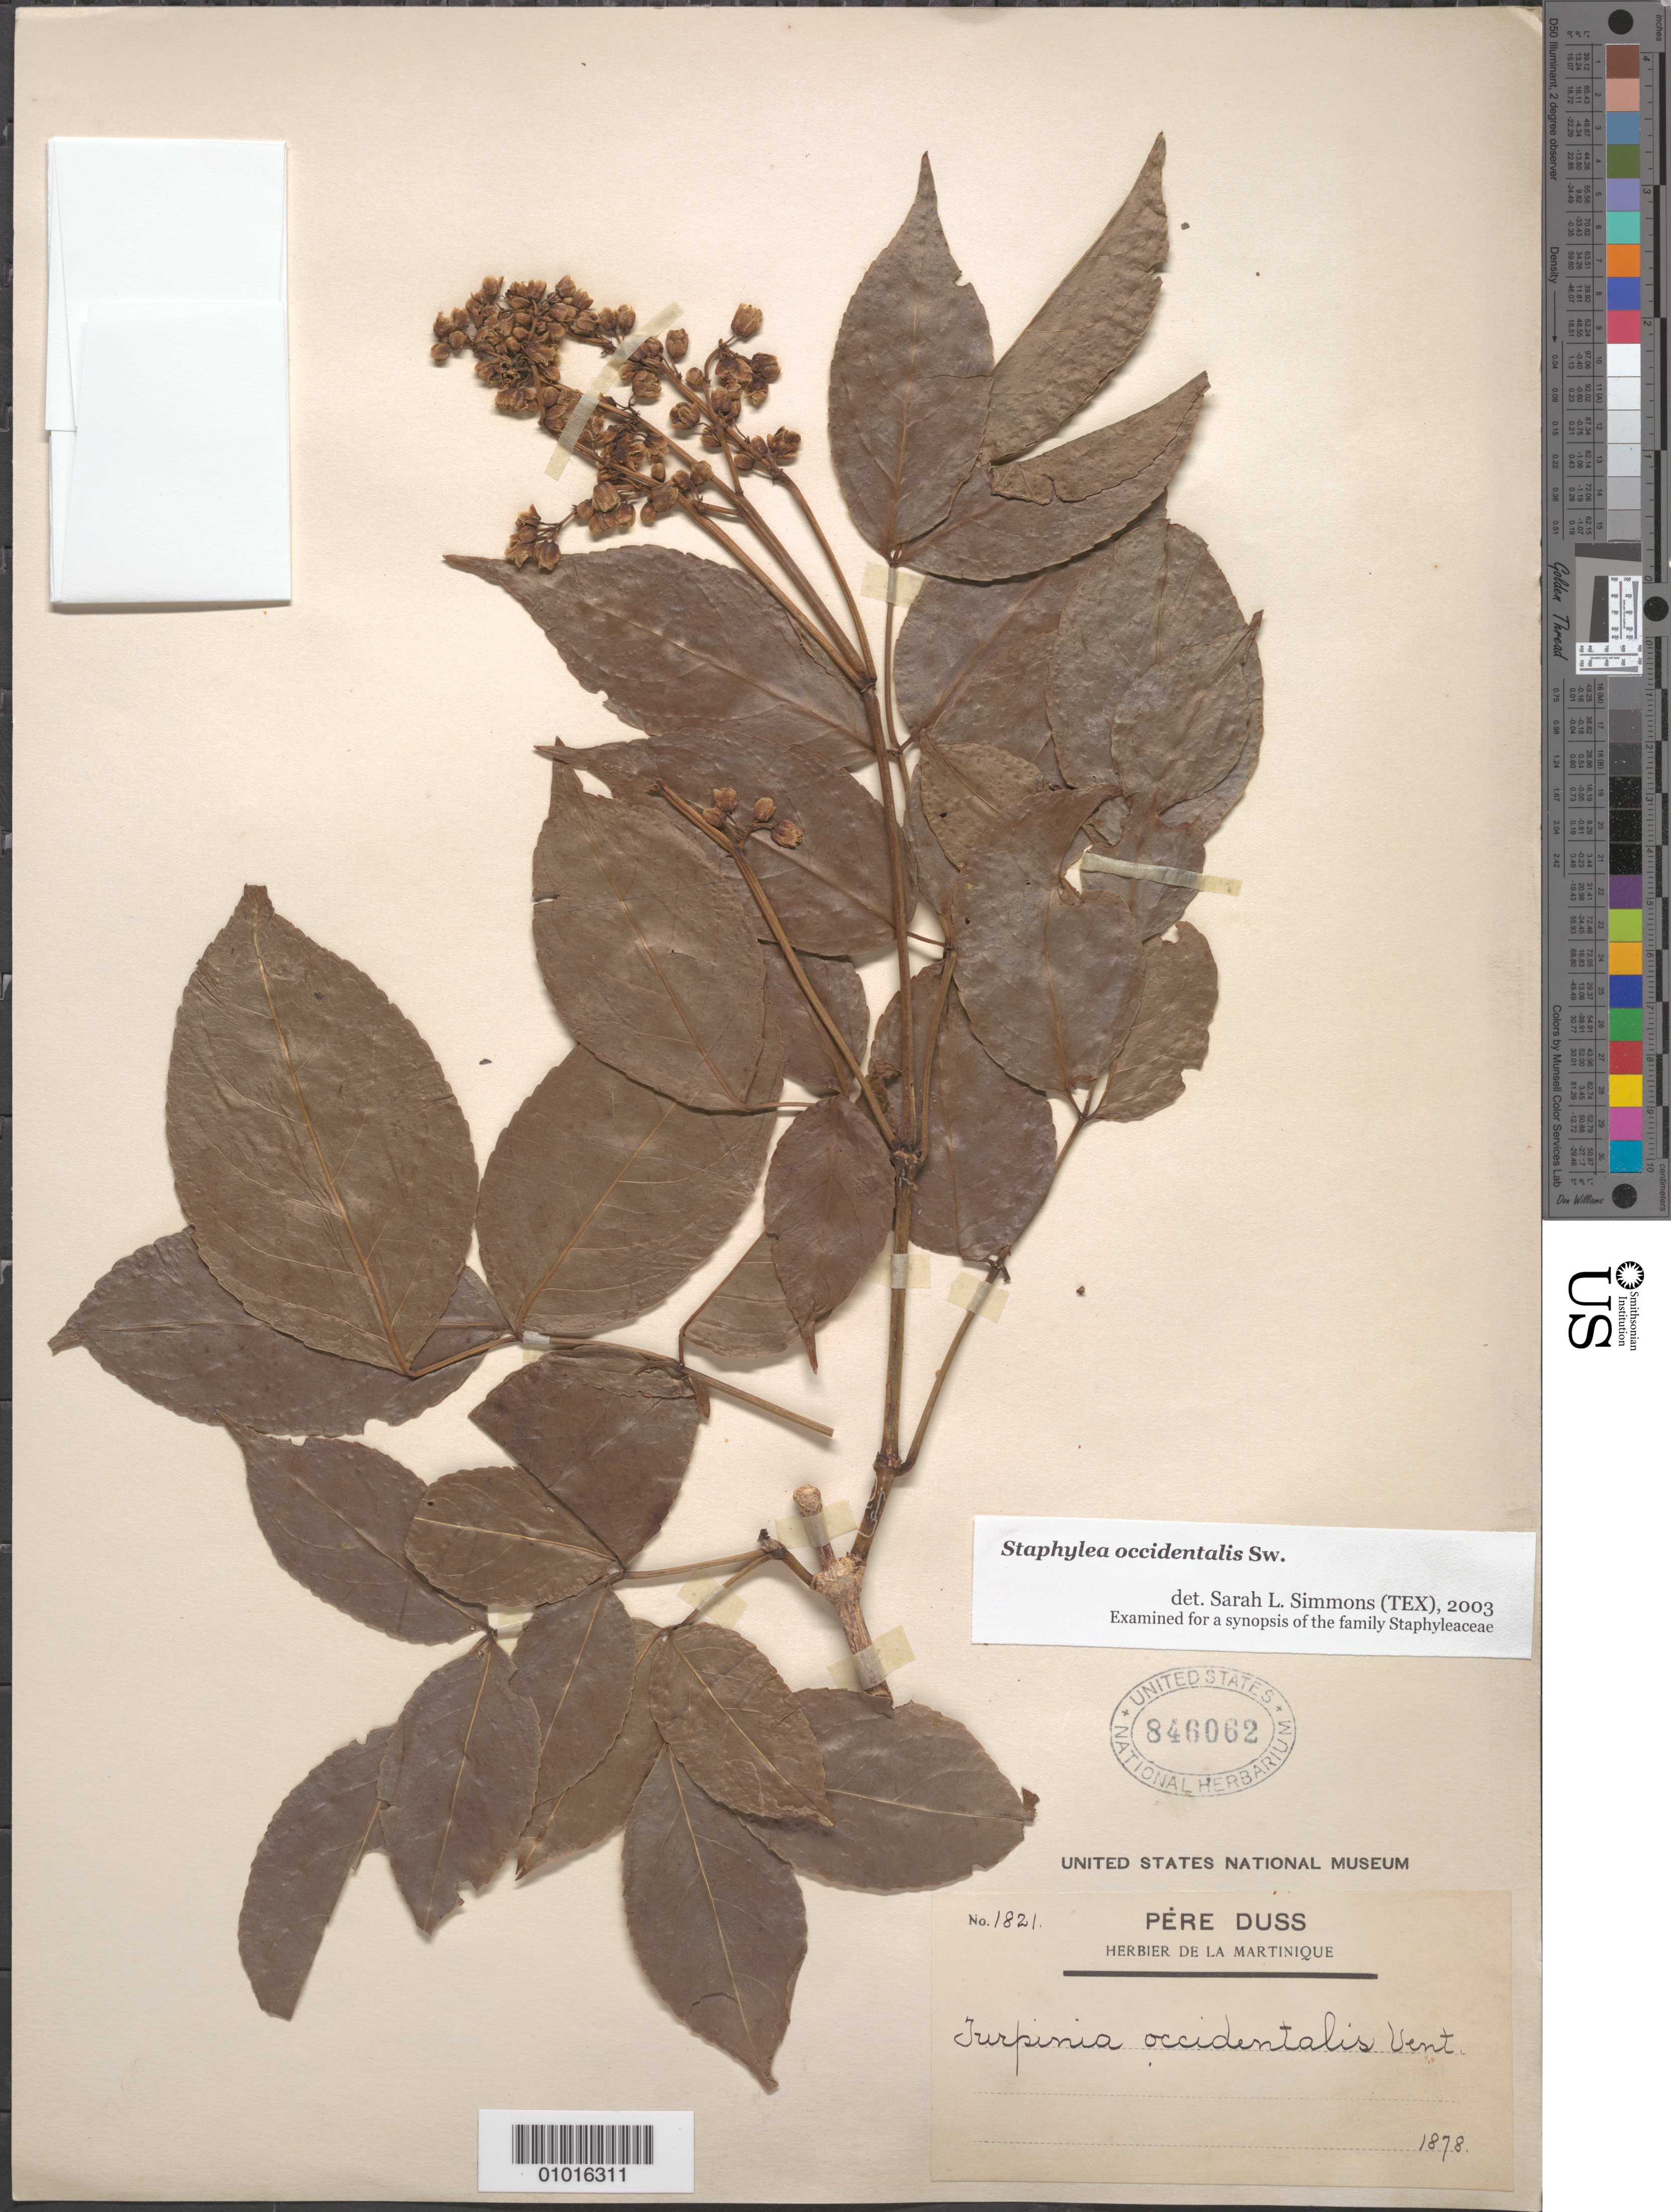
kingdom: Plantae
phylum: Tracheophyta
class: Magnoliopsida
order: Crossosomatales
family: Staphyleaceae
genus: Staphylea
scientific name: Staphylea occidentalis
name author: Sw.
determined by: Simmons, S. L.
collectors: Père Duss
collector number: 1821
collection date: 1878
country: Martinique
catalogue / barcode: US 846062